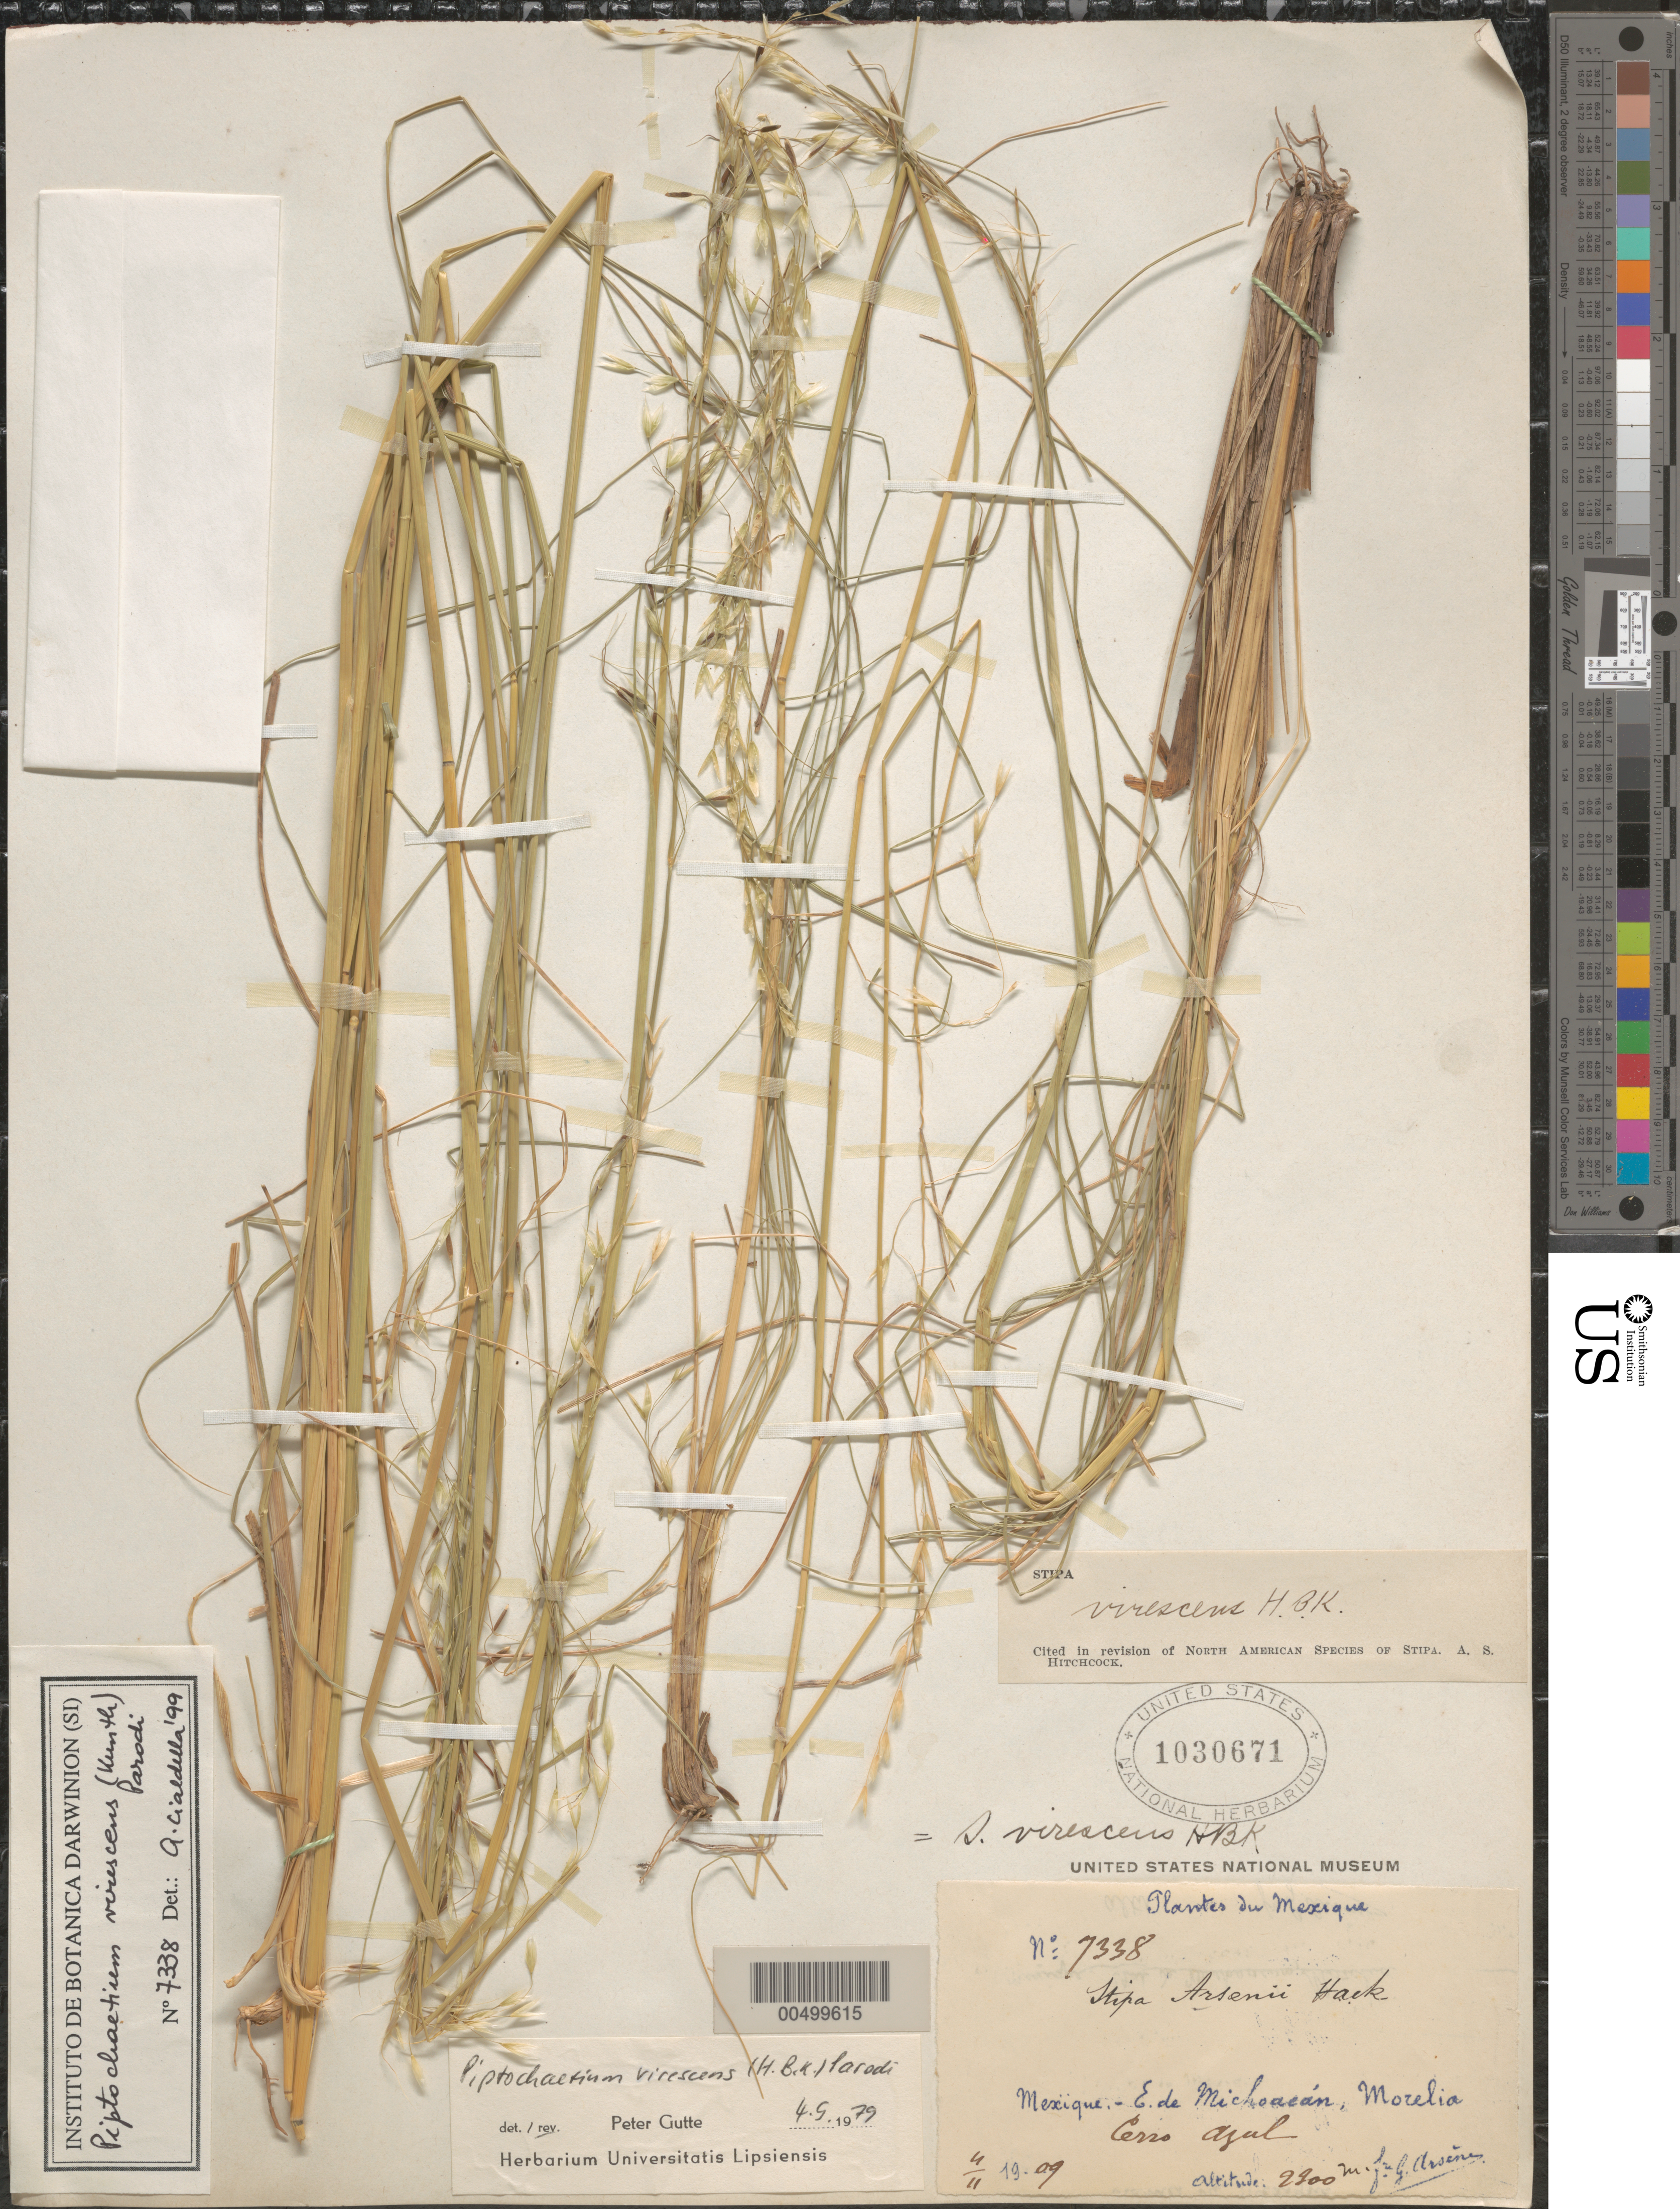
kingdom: Plantae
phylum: Tracheophyta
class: Liliopsida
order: Poales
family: Poaceae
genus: Piptochaetium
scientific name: Piptochaetium virescens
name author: (Kunth) Parodi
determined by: Gutte, P.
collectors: Bro. G. Arsène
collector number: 7338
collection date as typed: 4 Nov 1909 or 11 Apr 1909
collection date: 1909-04-11 or 1909-11-04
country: Mexico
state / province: Michoacán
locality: Morelia, Cerro Azul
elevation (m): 2300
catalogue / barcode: US 1030671